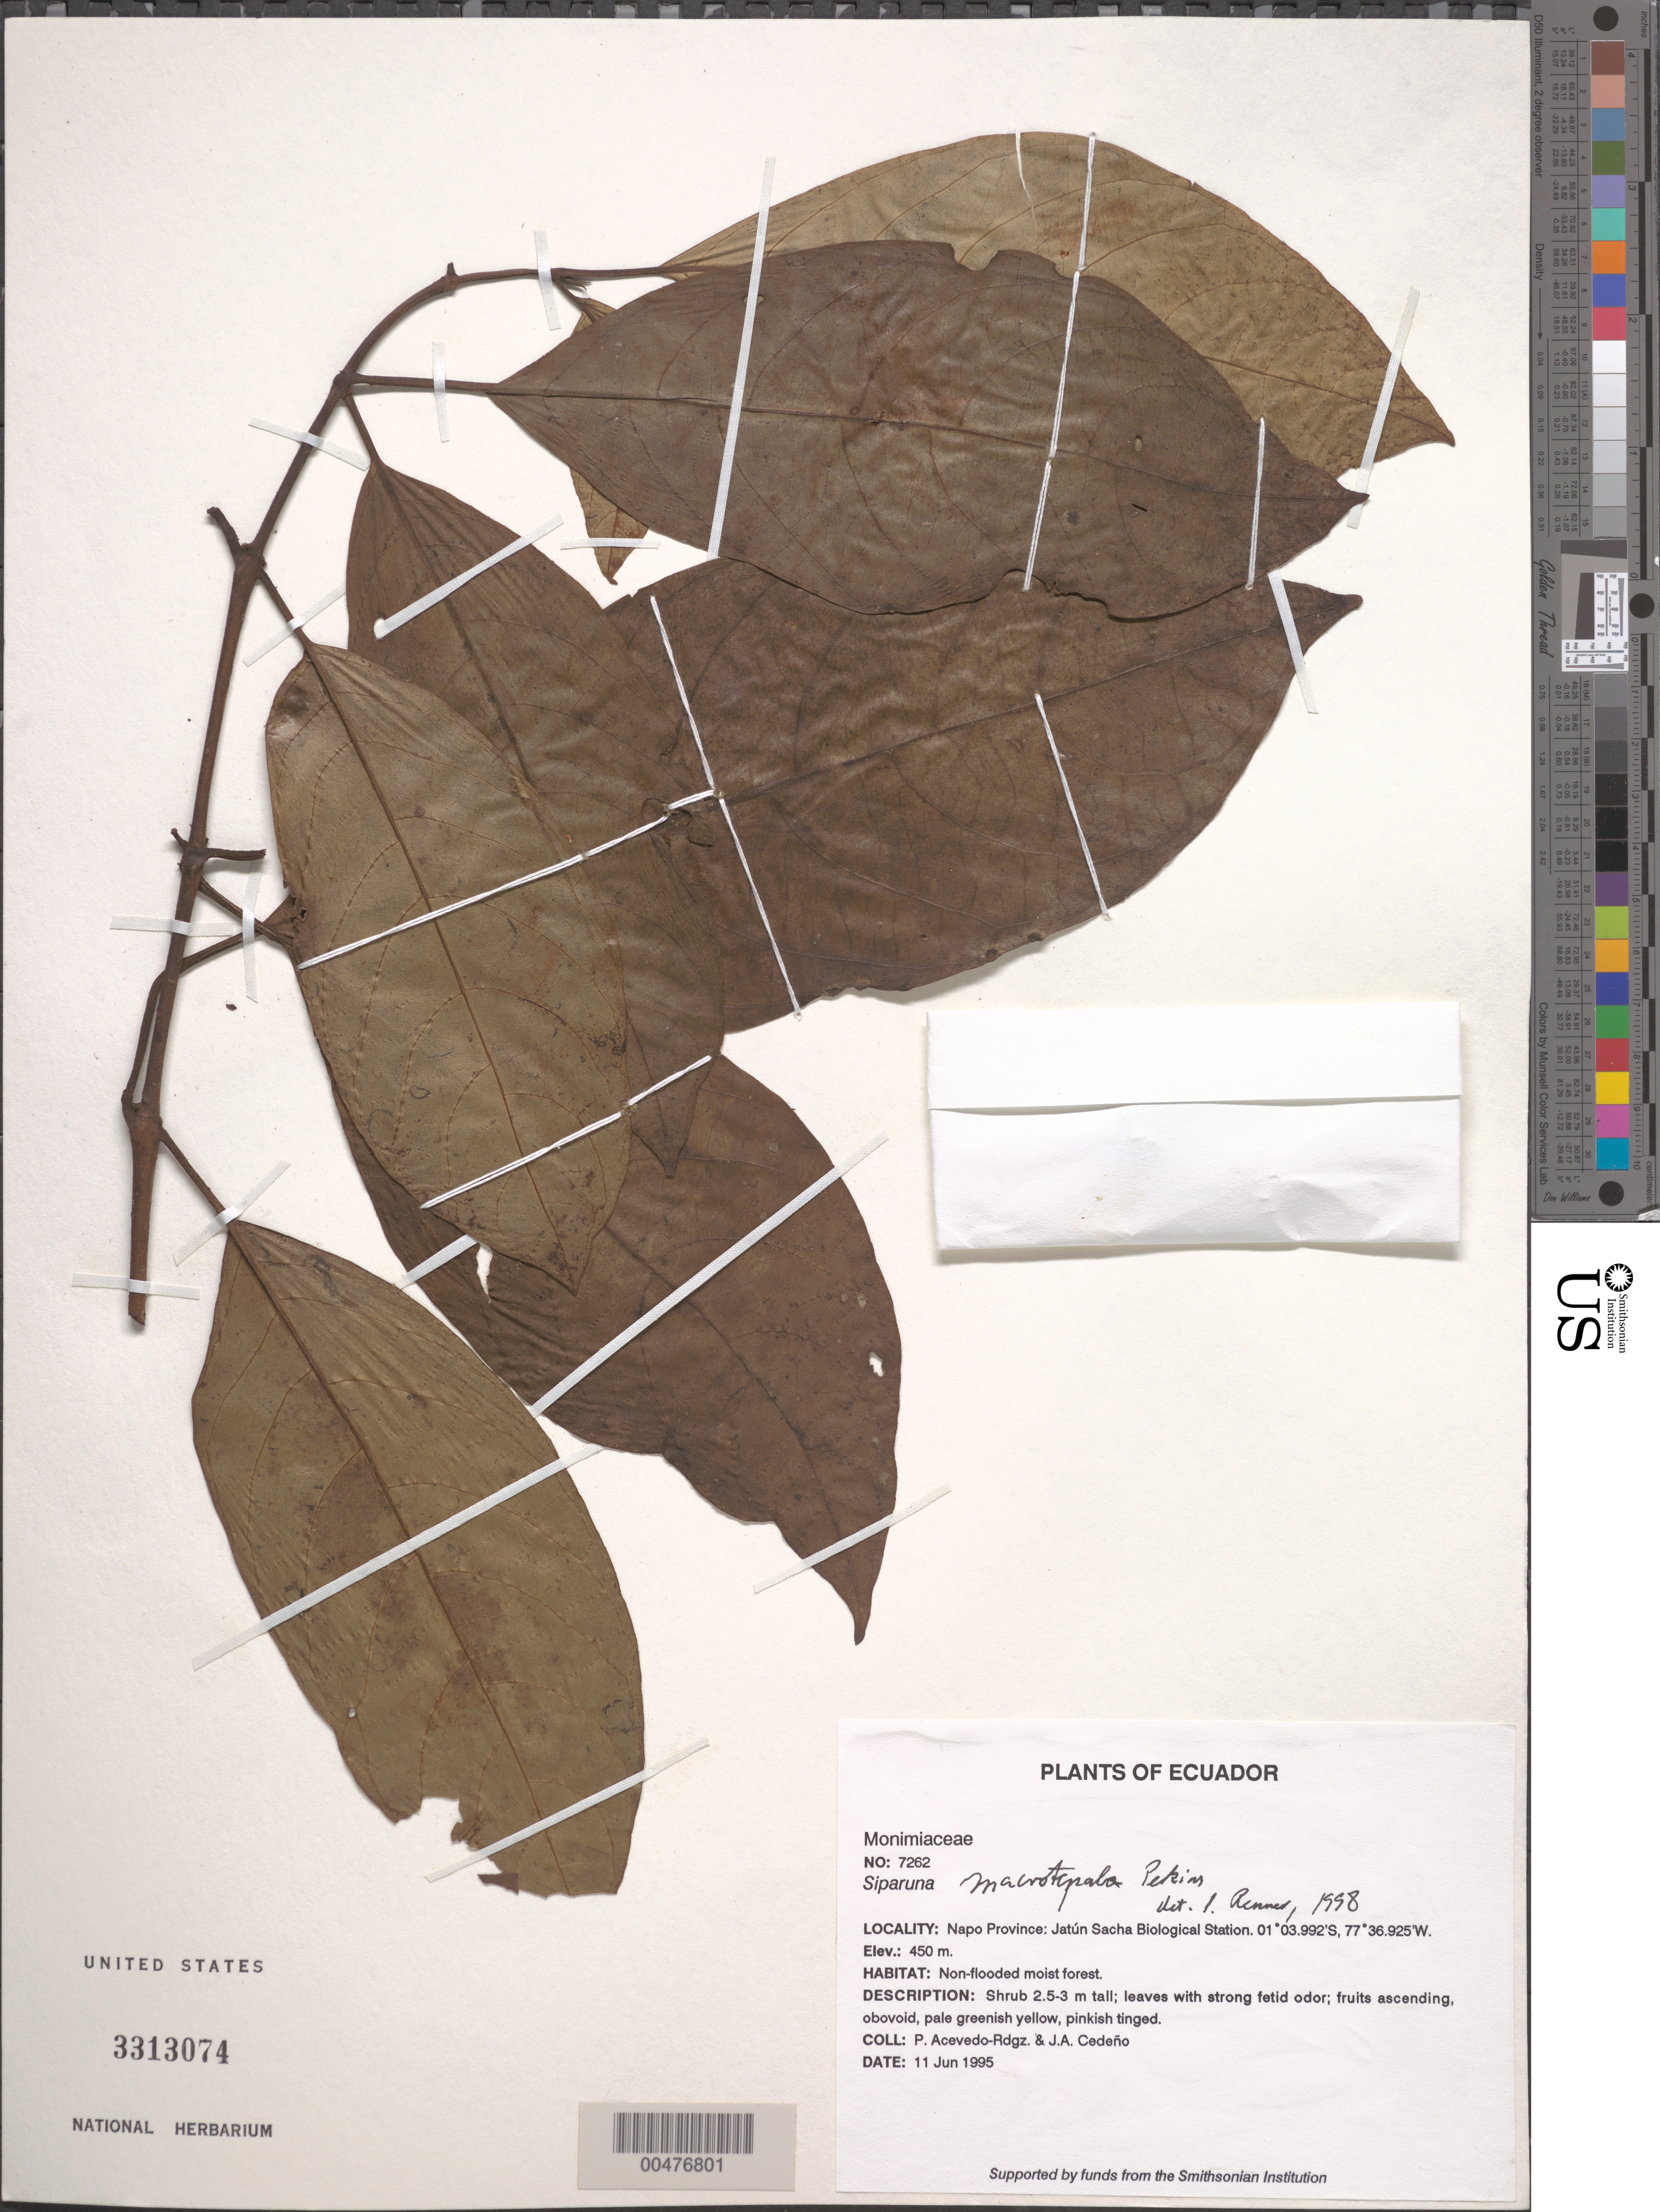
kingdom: Plantae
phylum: Tracheophyta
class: Magnoliopsida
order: Laurales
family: Siparunaceae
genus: Siparuna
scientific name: Siparuna macrotepala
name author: Perkins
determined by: Renner, S. S.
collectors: P. Acevedo-Rodr. & J. A. Cedeño M.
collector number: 7262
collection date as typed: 11 Jun 1995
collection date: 1995-06-11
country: Ecuador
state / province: Napo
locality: Napo Province: Jatún Sacha Biological Station.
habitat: Non-flooded moist forest.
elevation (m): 450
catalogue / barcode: US 3313074